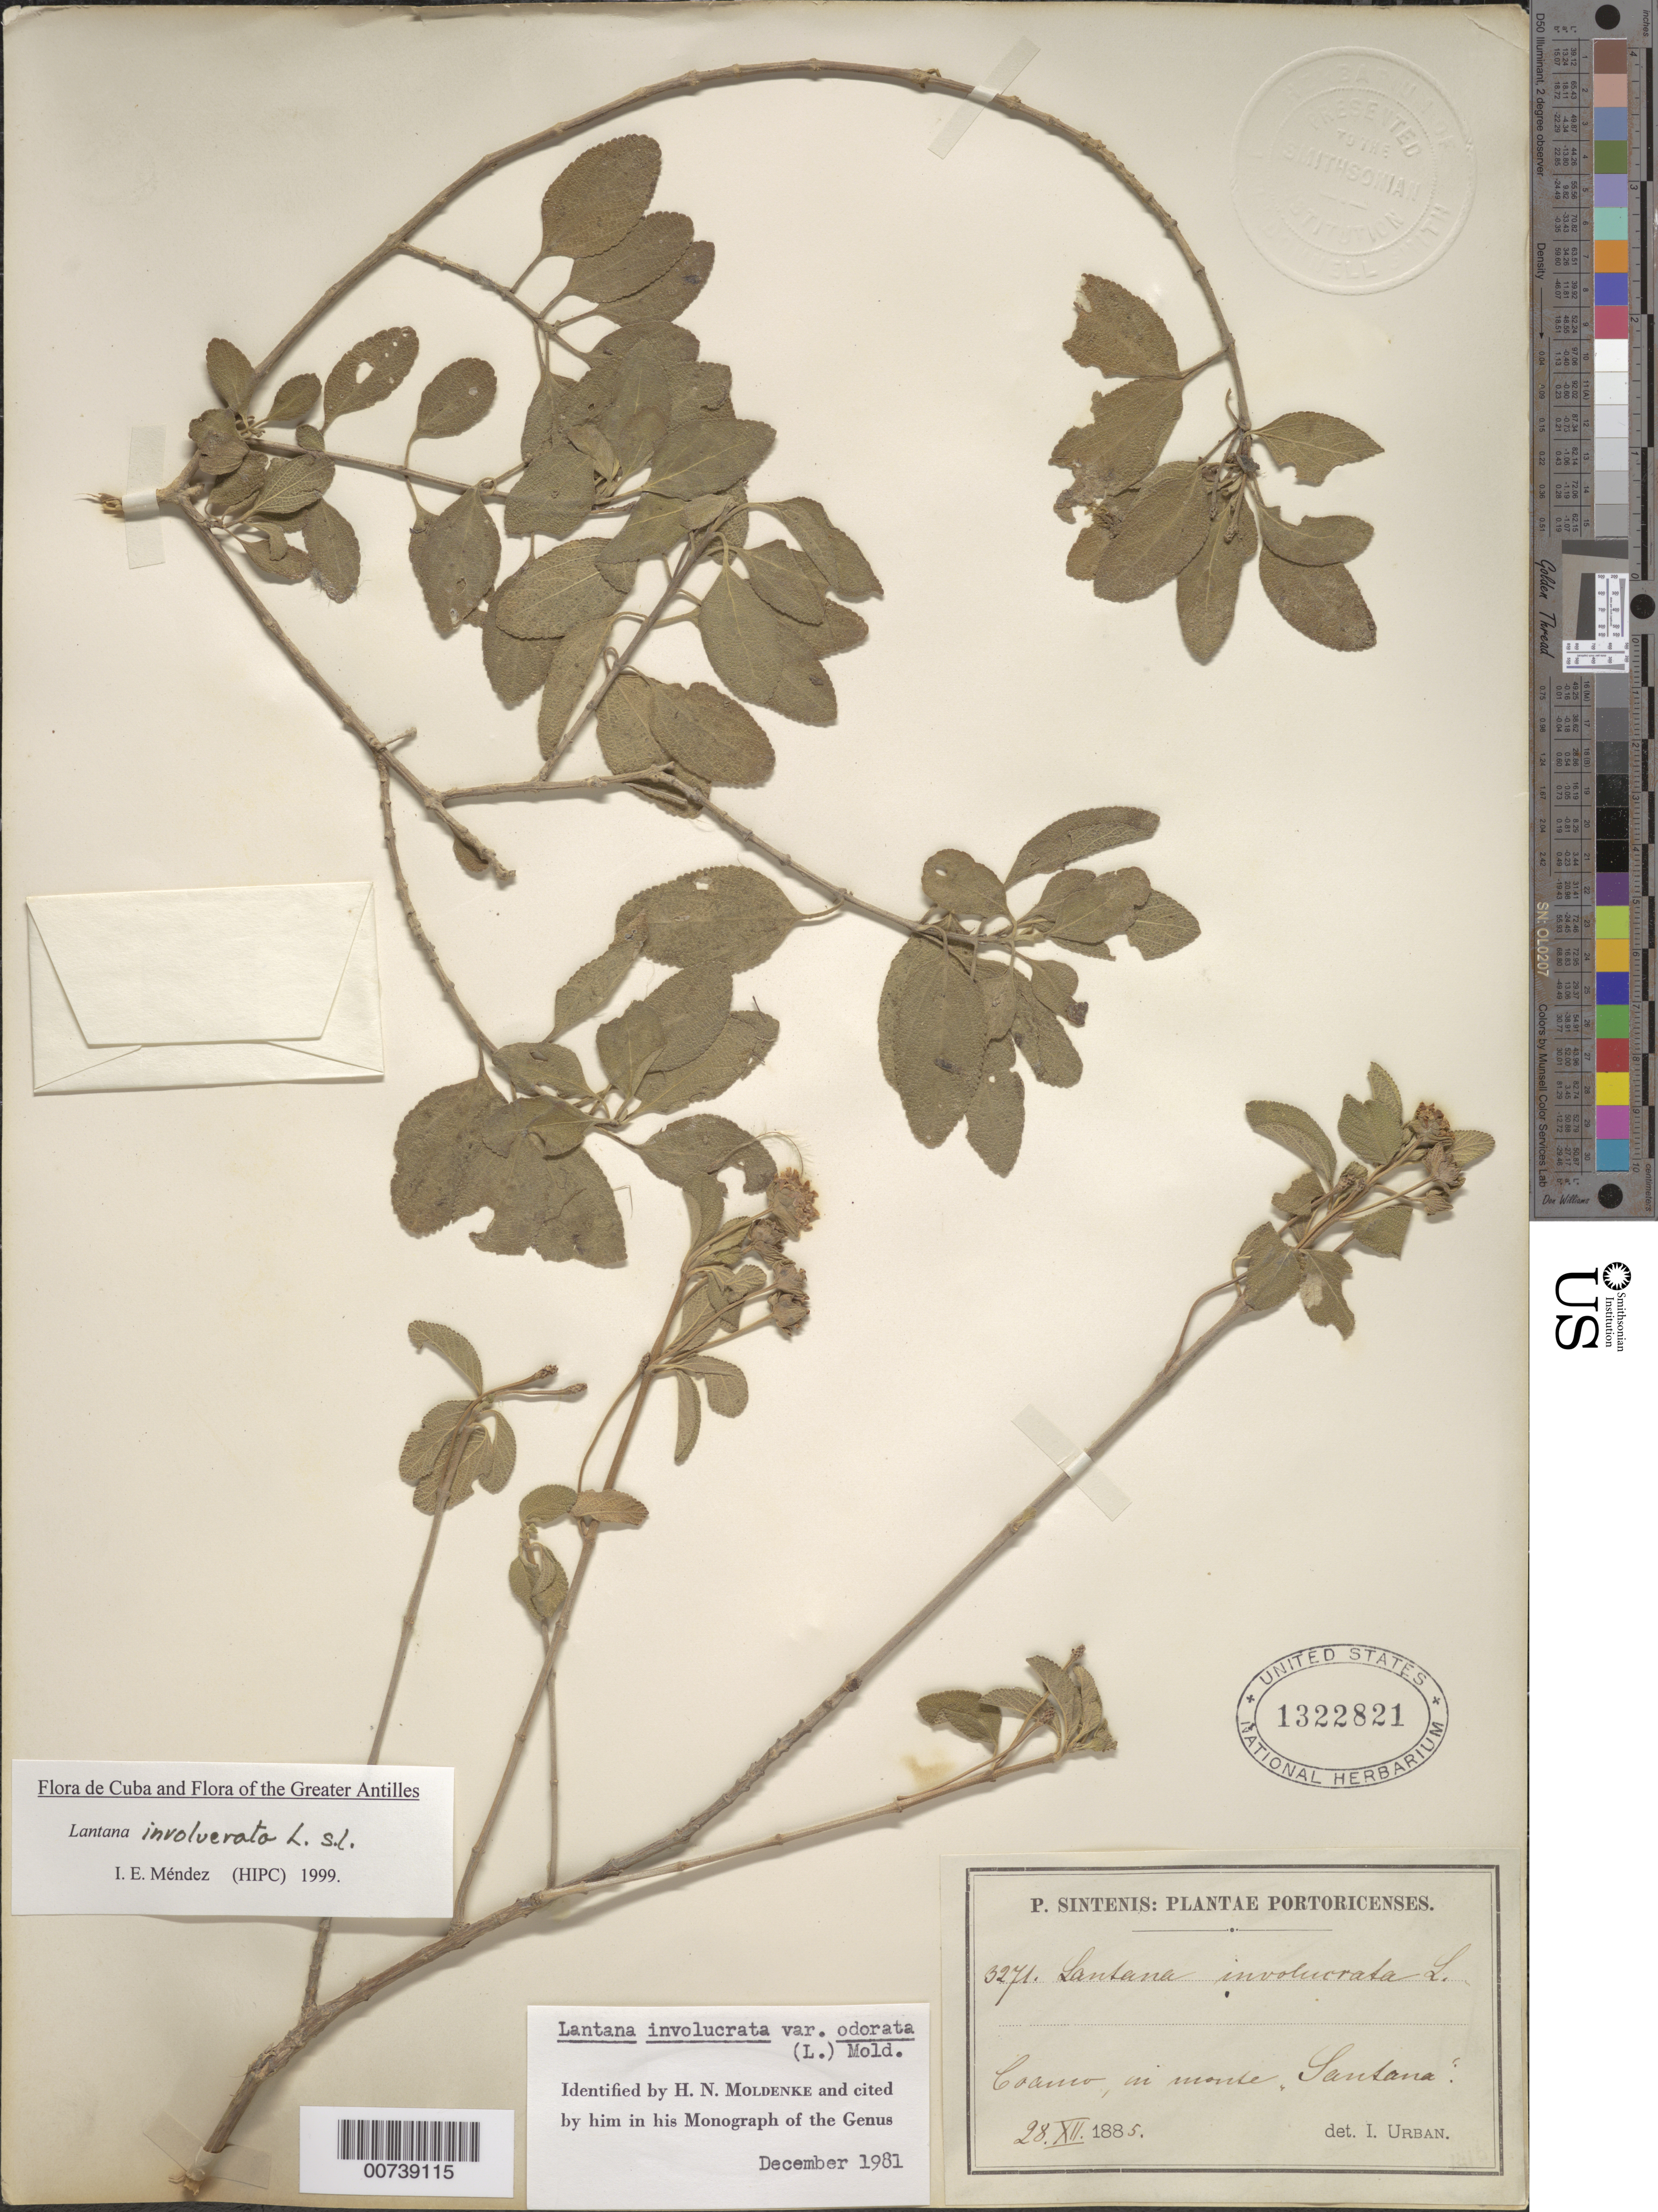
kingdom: Plantae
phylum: Tracheophyta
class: Magnoliopsida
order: Lamiales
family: Verbenaceae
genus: Lantana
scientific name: Lantana involucrata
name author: L.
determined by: Méndez, Isidro E., (HIPC)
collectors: P. Sintenis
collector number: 3271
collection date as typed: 28 Dec 1885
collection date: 1885-12-28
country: Puerto Rico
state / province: Coamo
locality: Coamo in monte Santana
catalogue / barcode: US 1322821